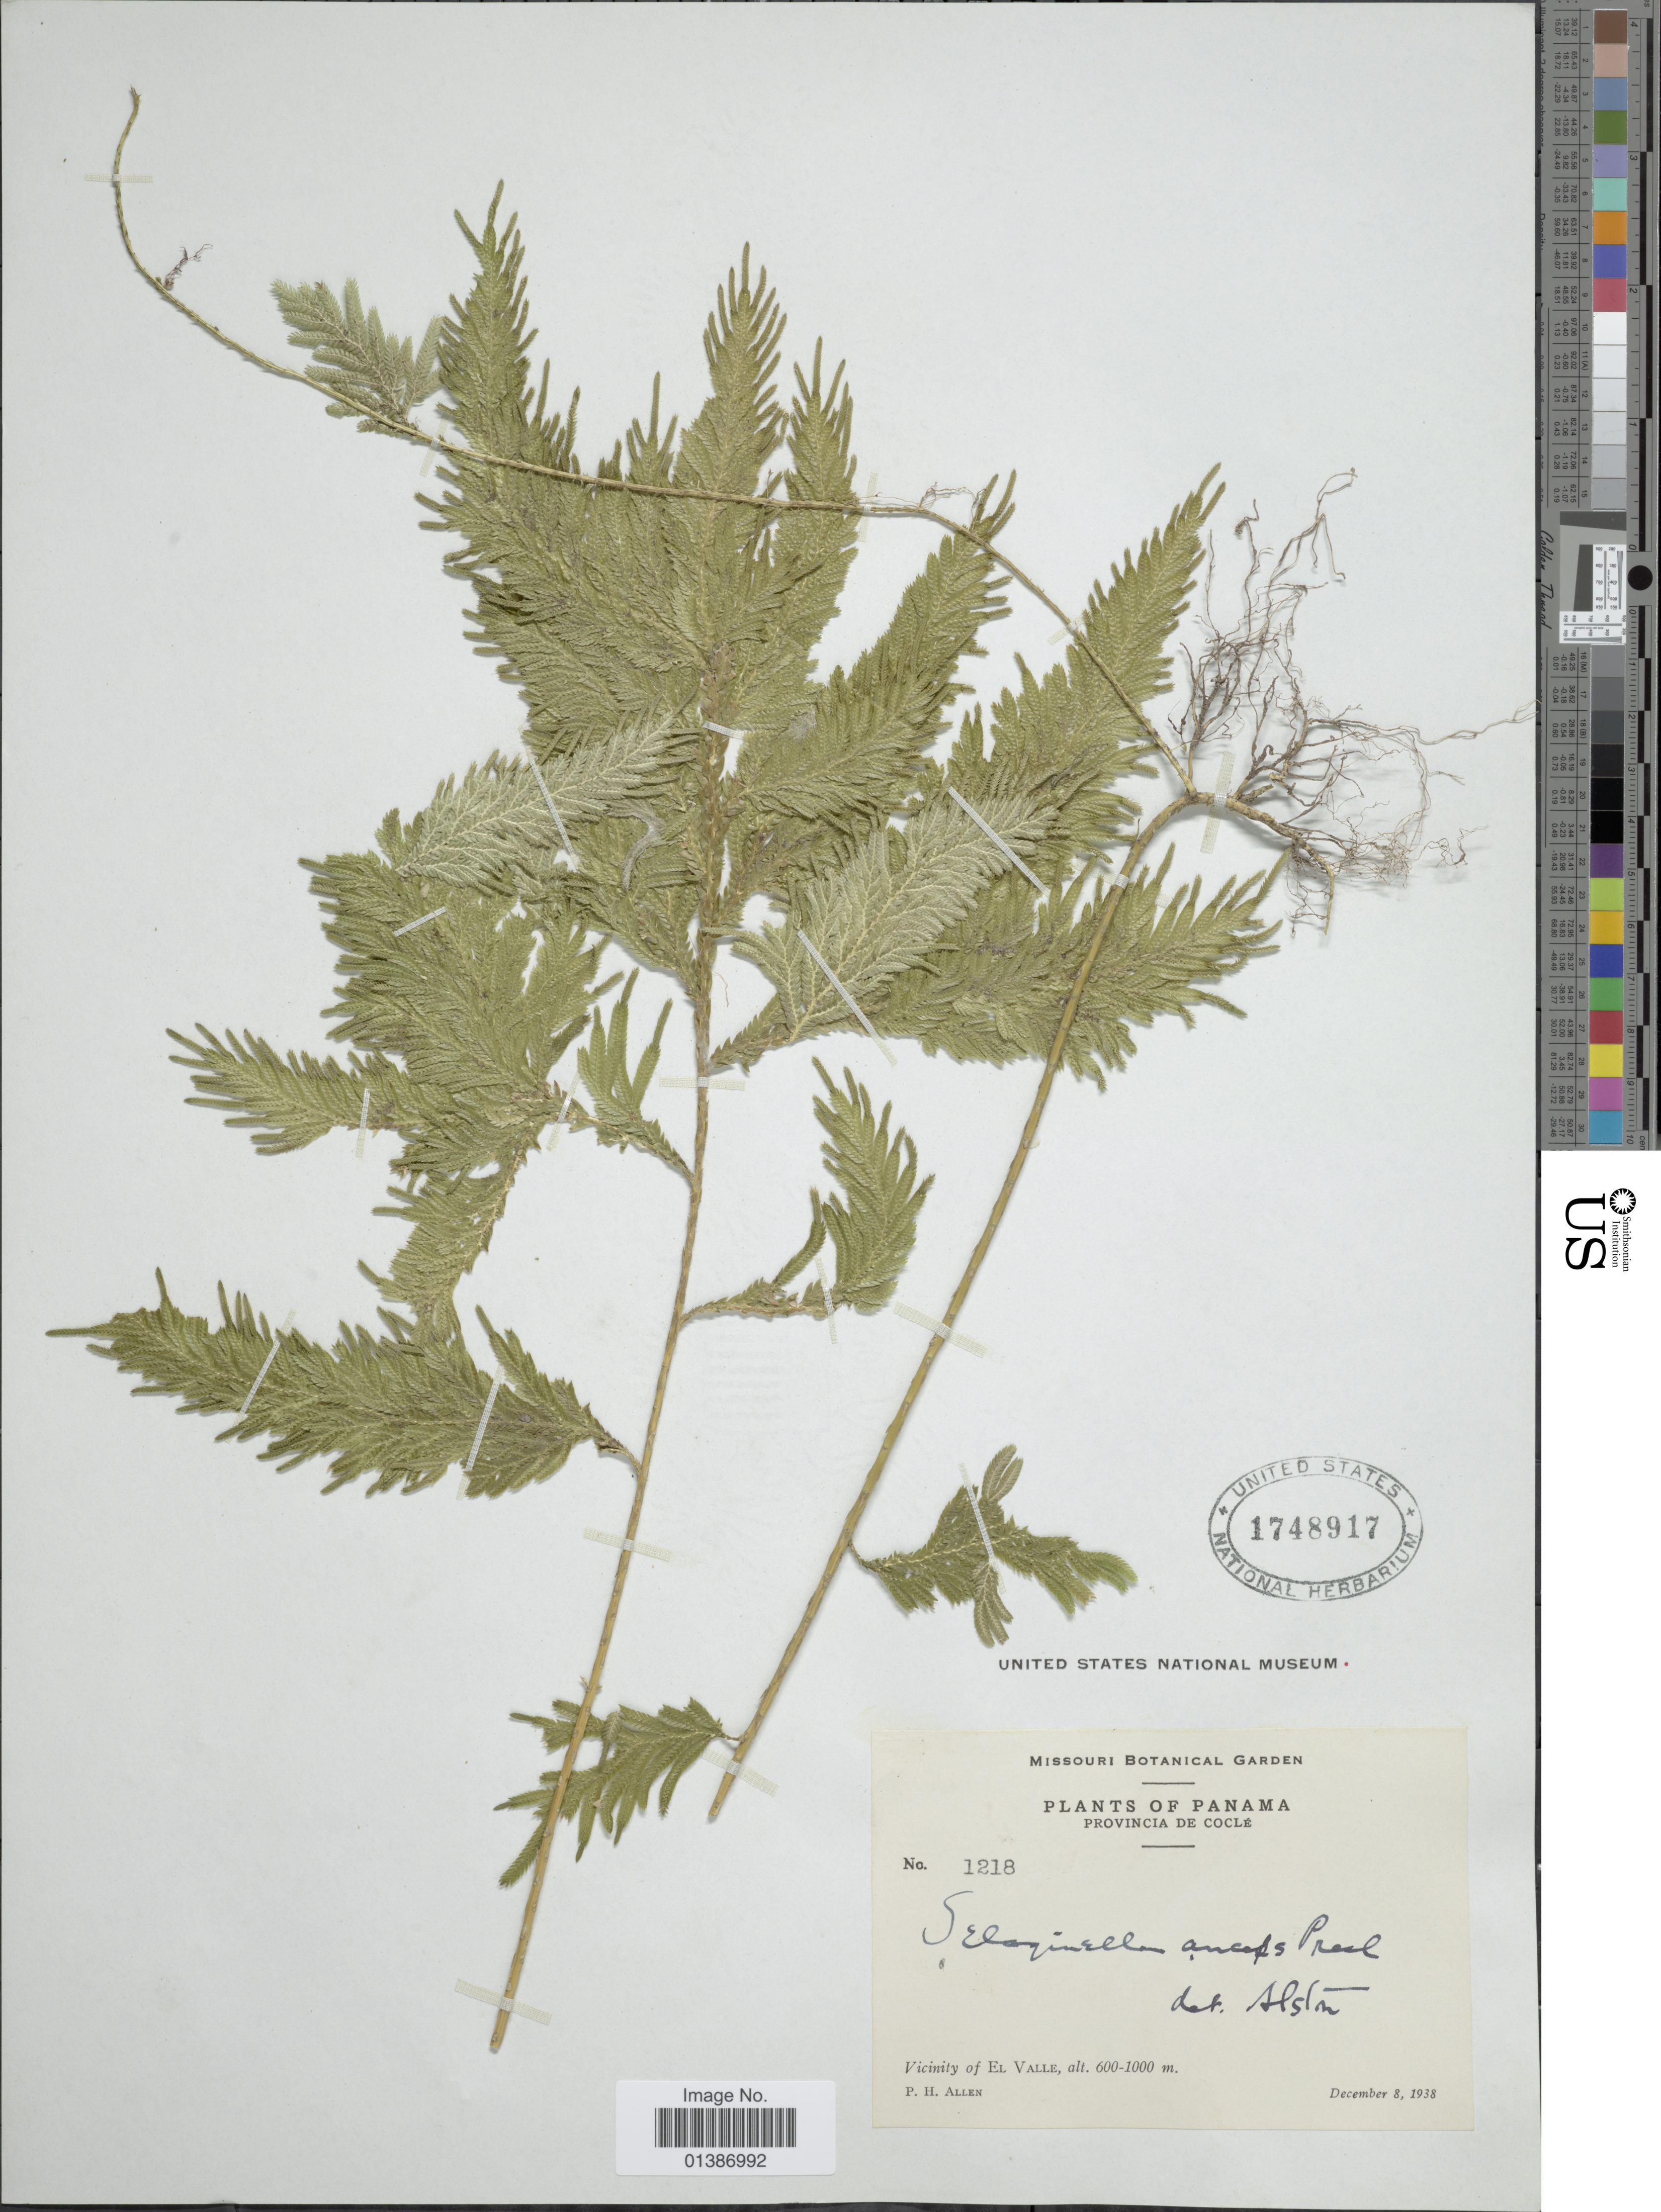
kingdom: Plantae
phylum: Tracheophyta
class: Lycopodiopsida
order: Selaginellales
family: Selaginellaceae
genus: Selaginella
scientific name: Selaginella anceps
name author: (C. Presl)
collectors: P. H. Allen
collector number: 1218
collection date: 1938-12-08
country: Panama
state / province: Coclé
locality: Vicinity of El Valle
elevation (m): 600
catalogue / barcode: US 1748917